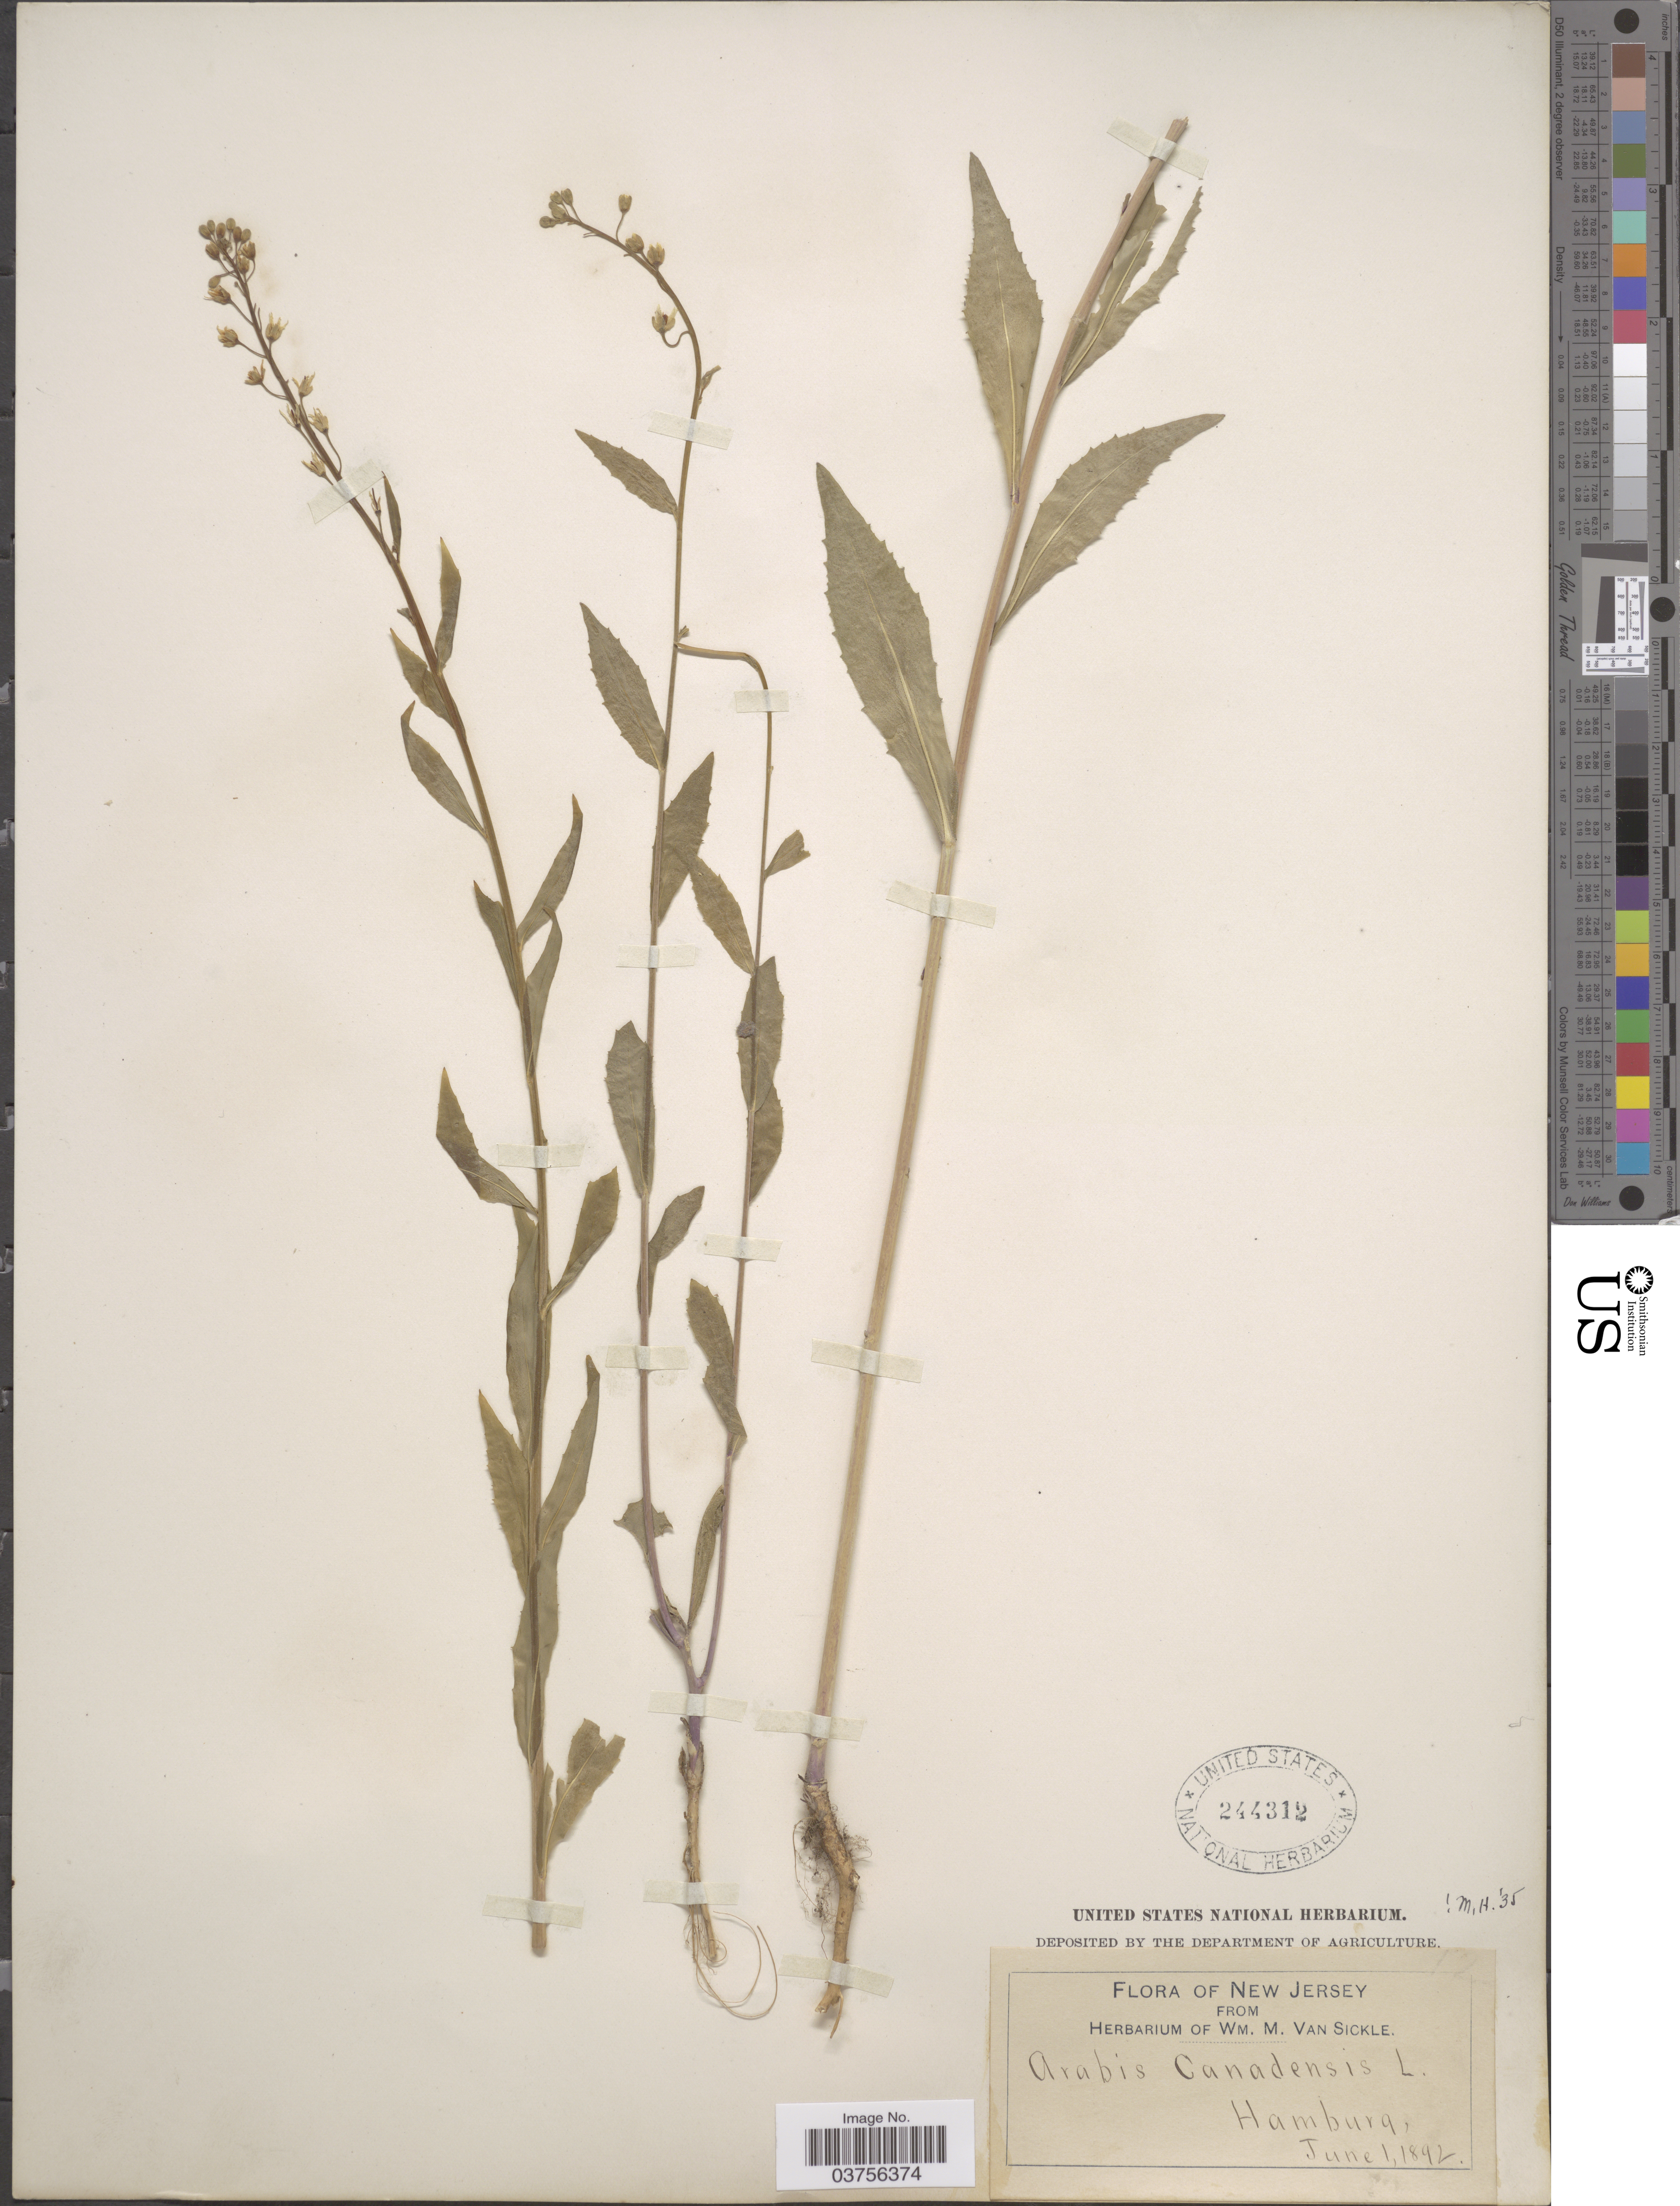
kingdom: Plantae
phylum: Tracheophyta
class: Magnoliopsida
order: Brassicales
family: Brassicaceae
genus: Arabis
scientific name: Arabis canadensis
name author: L.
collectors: ex herb. Wm. M. Van Sickle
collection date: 1892-06-01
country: United States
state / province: New Jersey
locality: Hamburg.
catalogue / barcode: US 244312